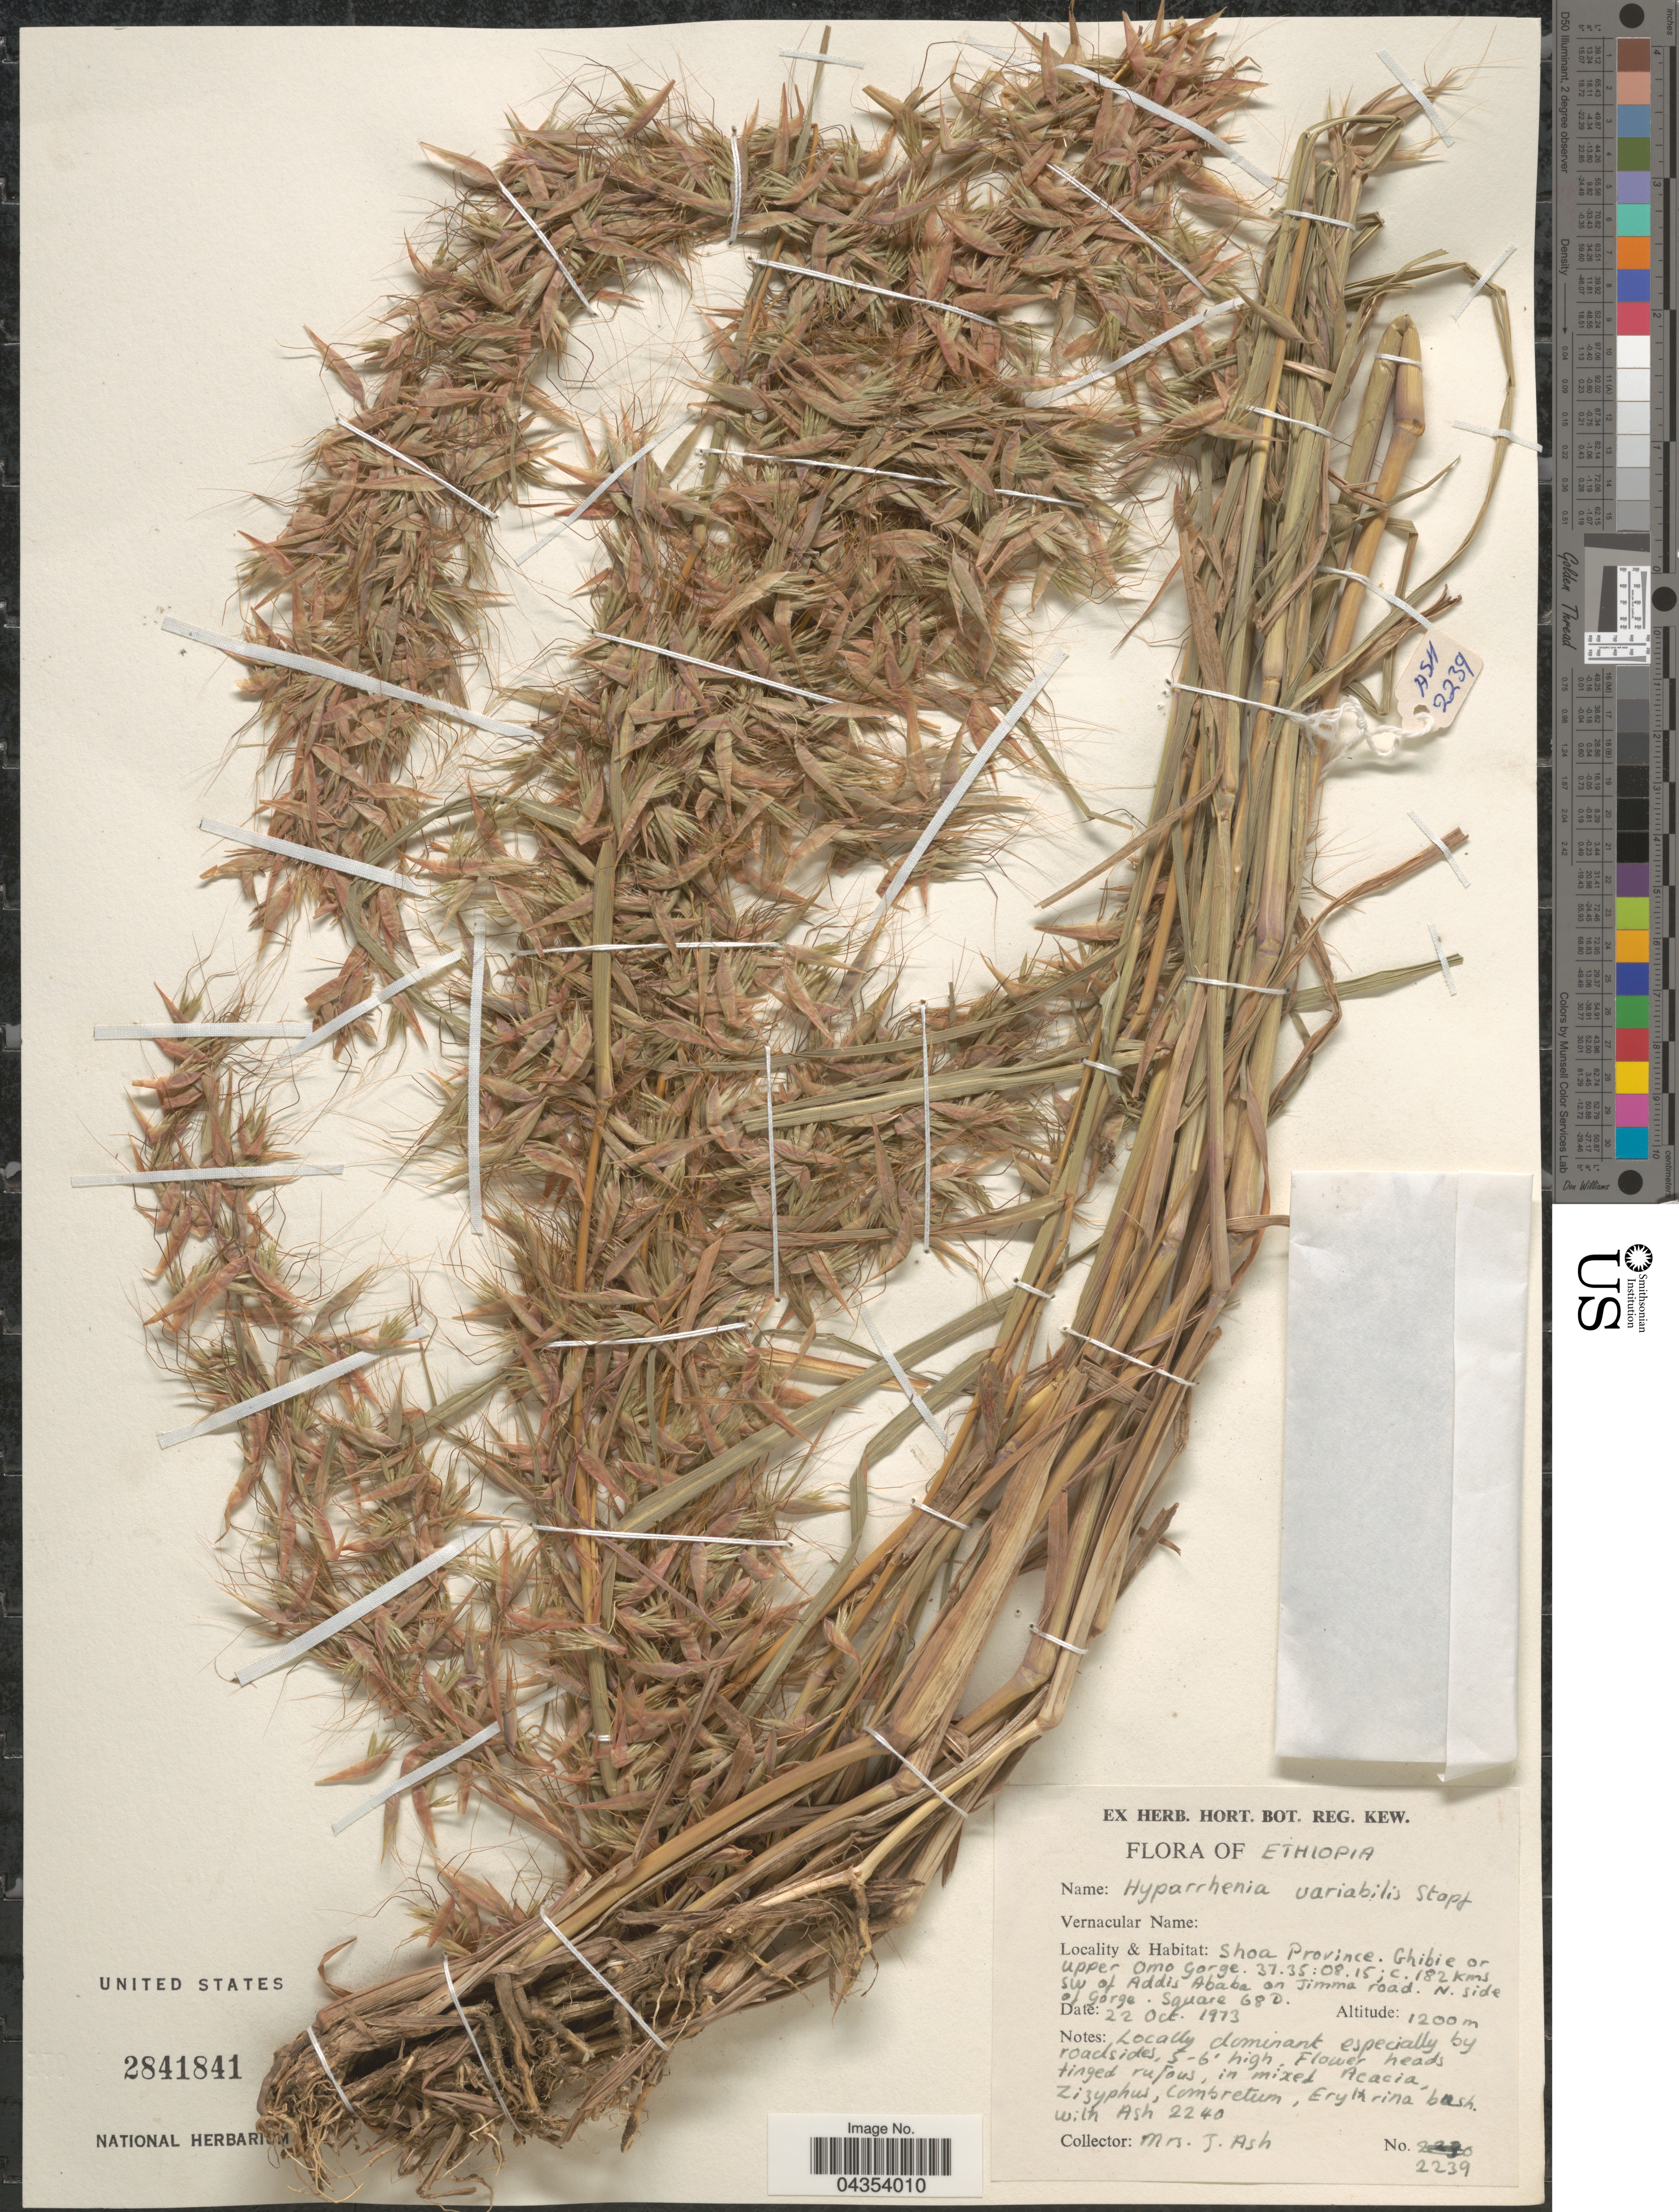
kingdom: Plantae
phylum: Tracheophyta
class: Liliopsida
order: Poales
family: Poaceae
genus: Hyparrhenia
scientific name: Hyparrhenia variabilis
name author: Stapf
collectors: J. Ash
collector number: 2239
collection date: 1973-10-22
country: Ethiopia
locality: Shoa Province. Ghibie or upper Omo Gorge 37.35:08.15; c. 182 kms SW of Addis Ababa on Jimma road. N. side of Gorge. Square 68D.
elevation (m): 1200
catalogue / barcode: US 2841841